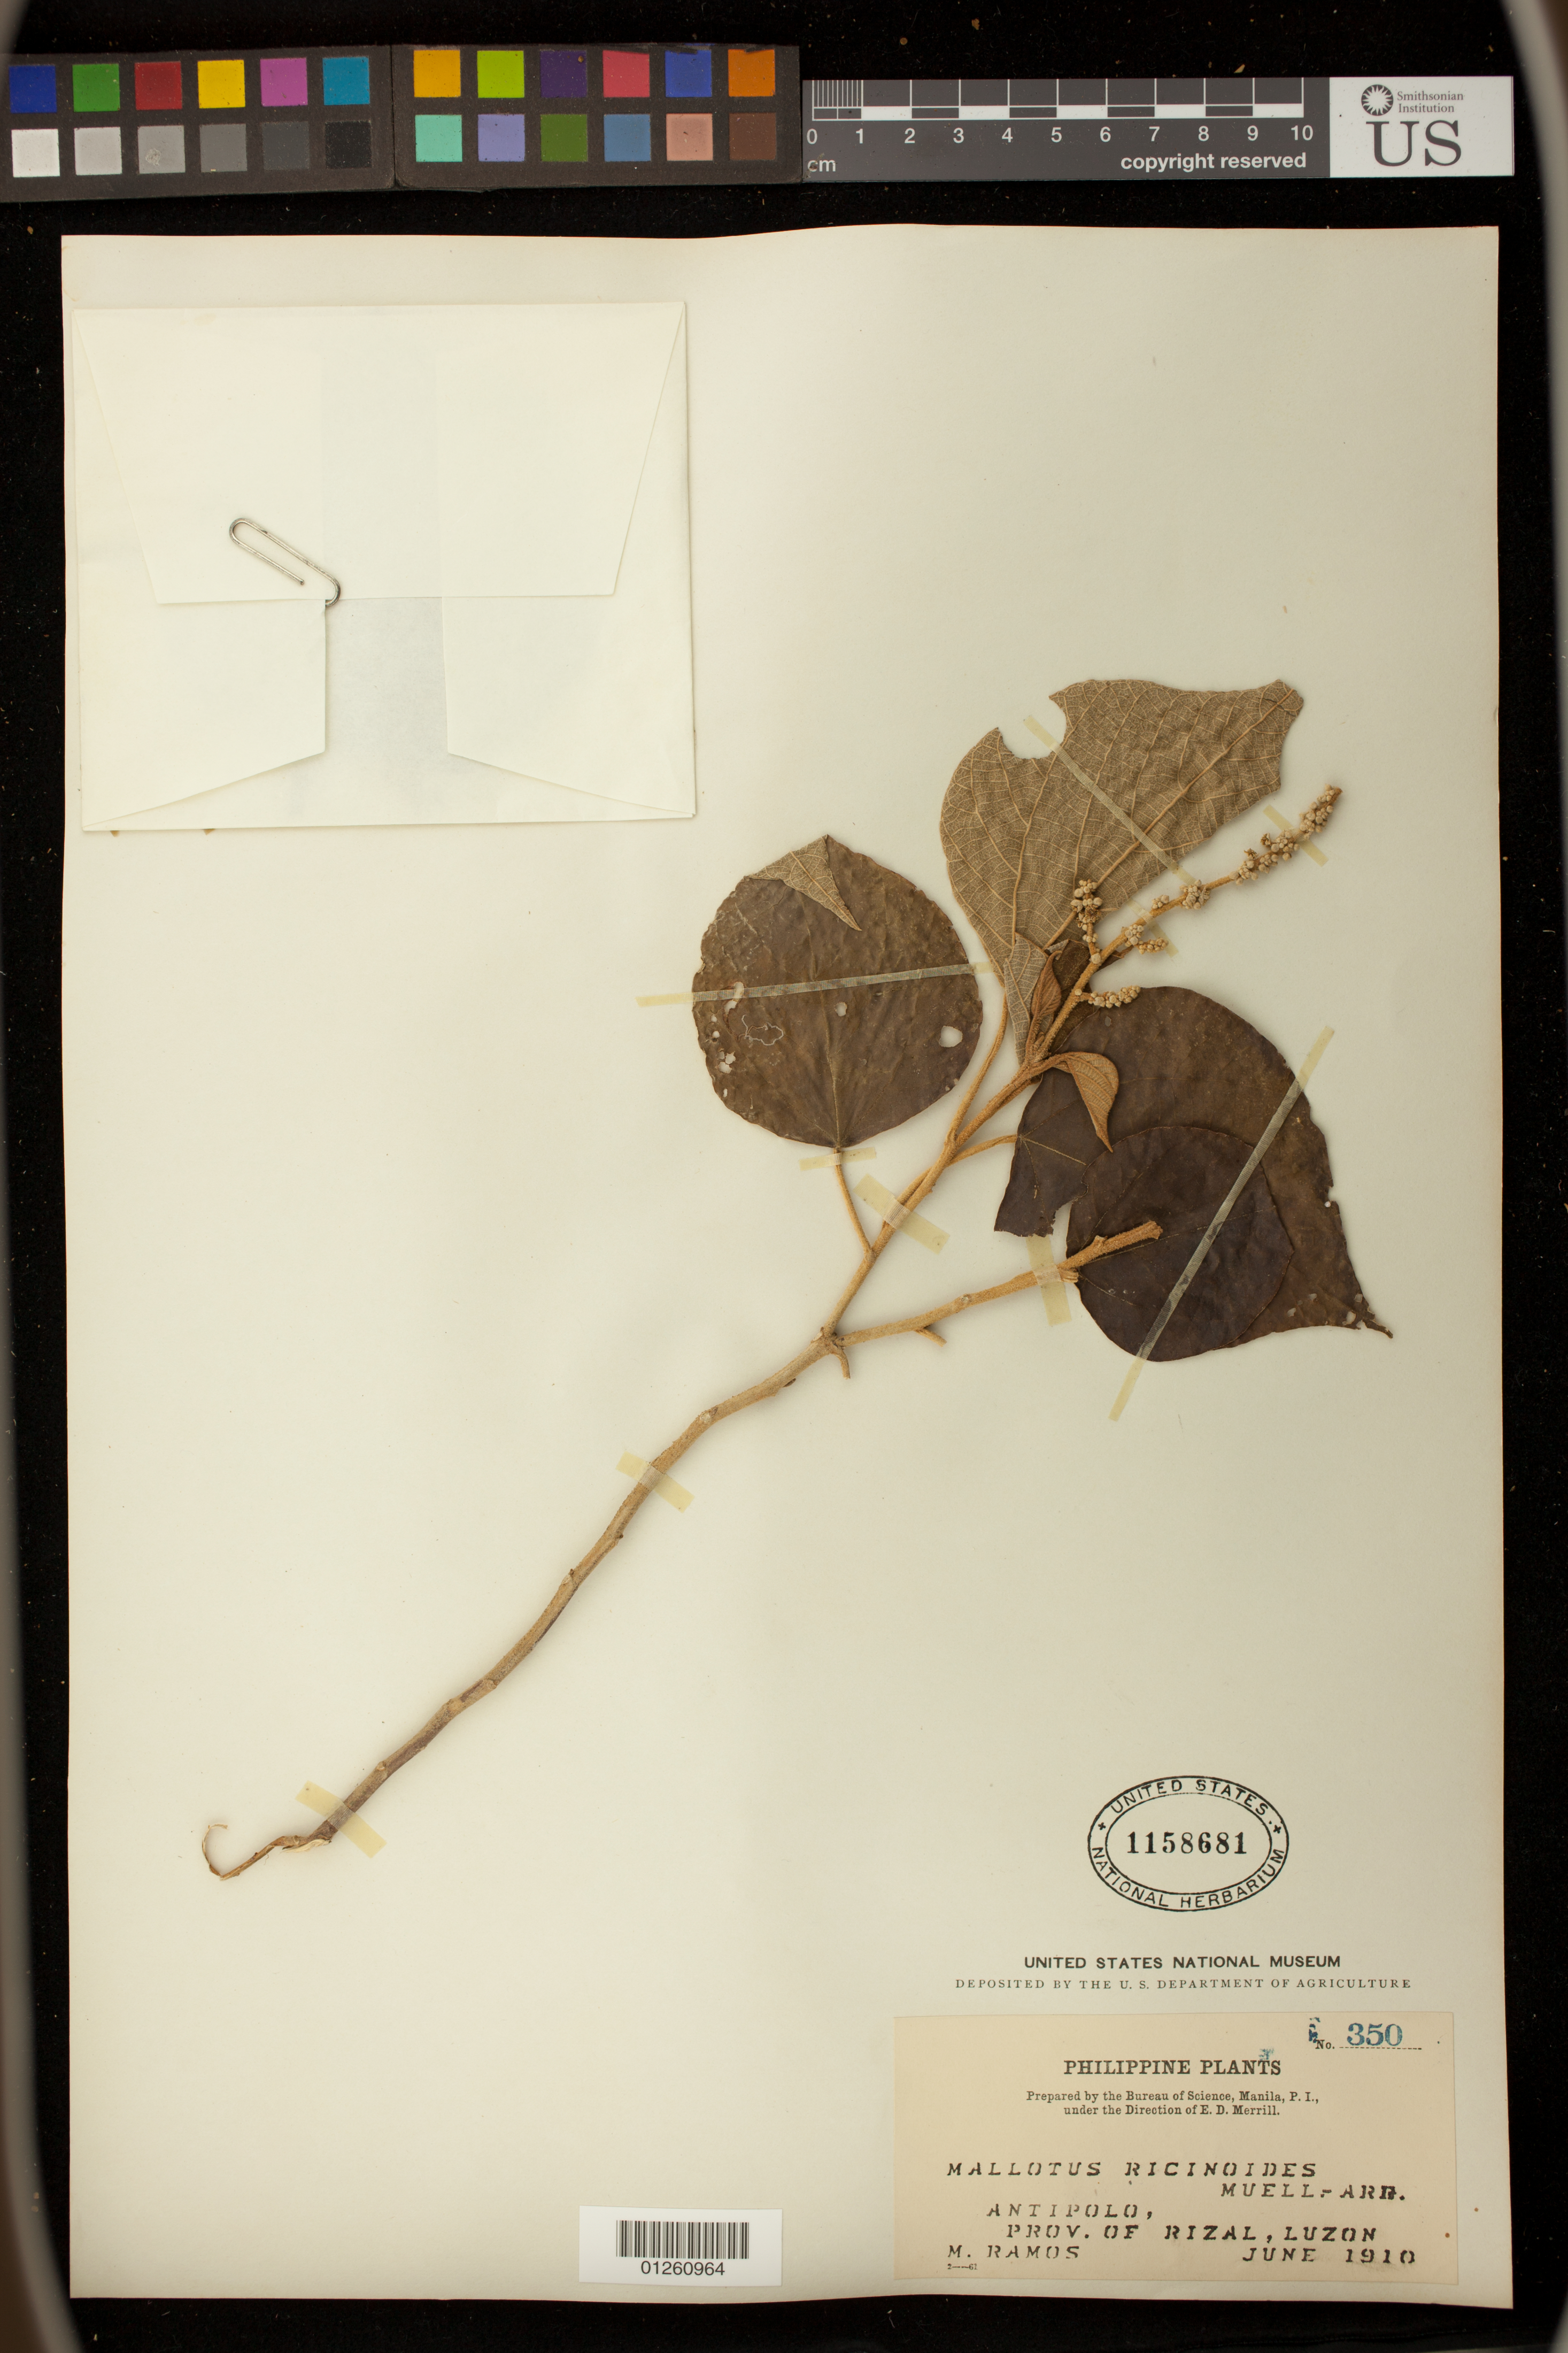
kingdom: Plantae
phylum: Tracheophyta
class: Magnoliopsida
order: Malpighiales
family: Euphorbiaceae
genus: Mallotus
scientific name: Mallotus ricinoides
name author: (Pers.) Müll. Arg.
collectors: M. Ramos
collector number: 350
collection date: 1910-06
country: Philippines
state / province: Calabarzon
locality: Antipolo, Prov.of Rizal, Luzon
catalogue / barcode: US 1158681